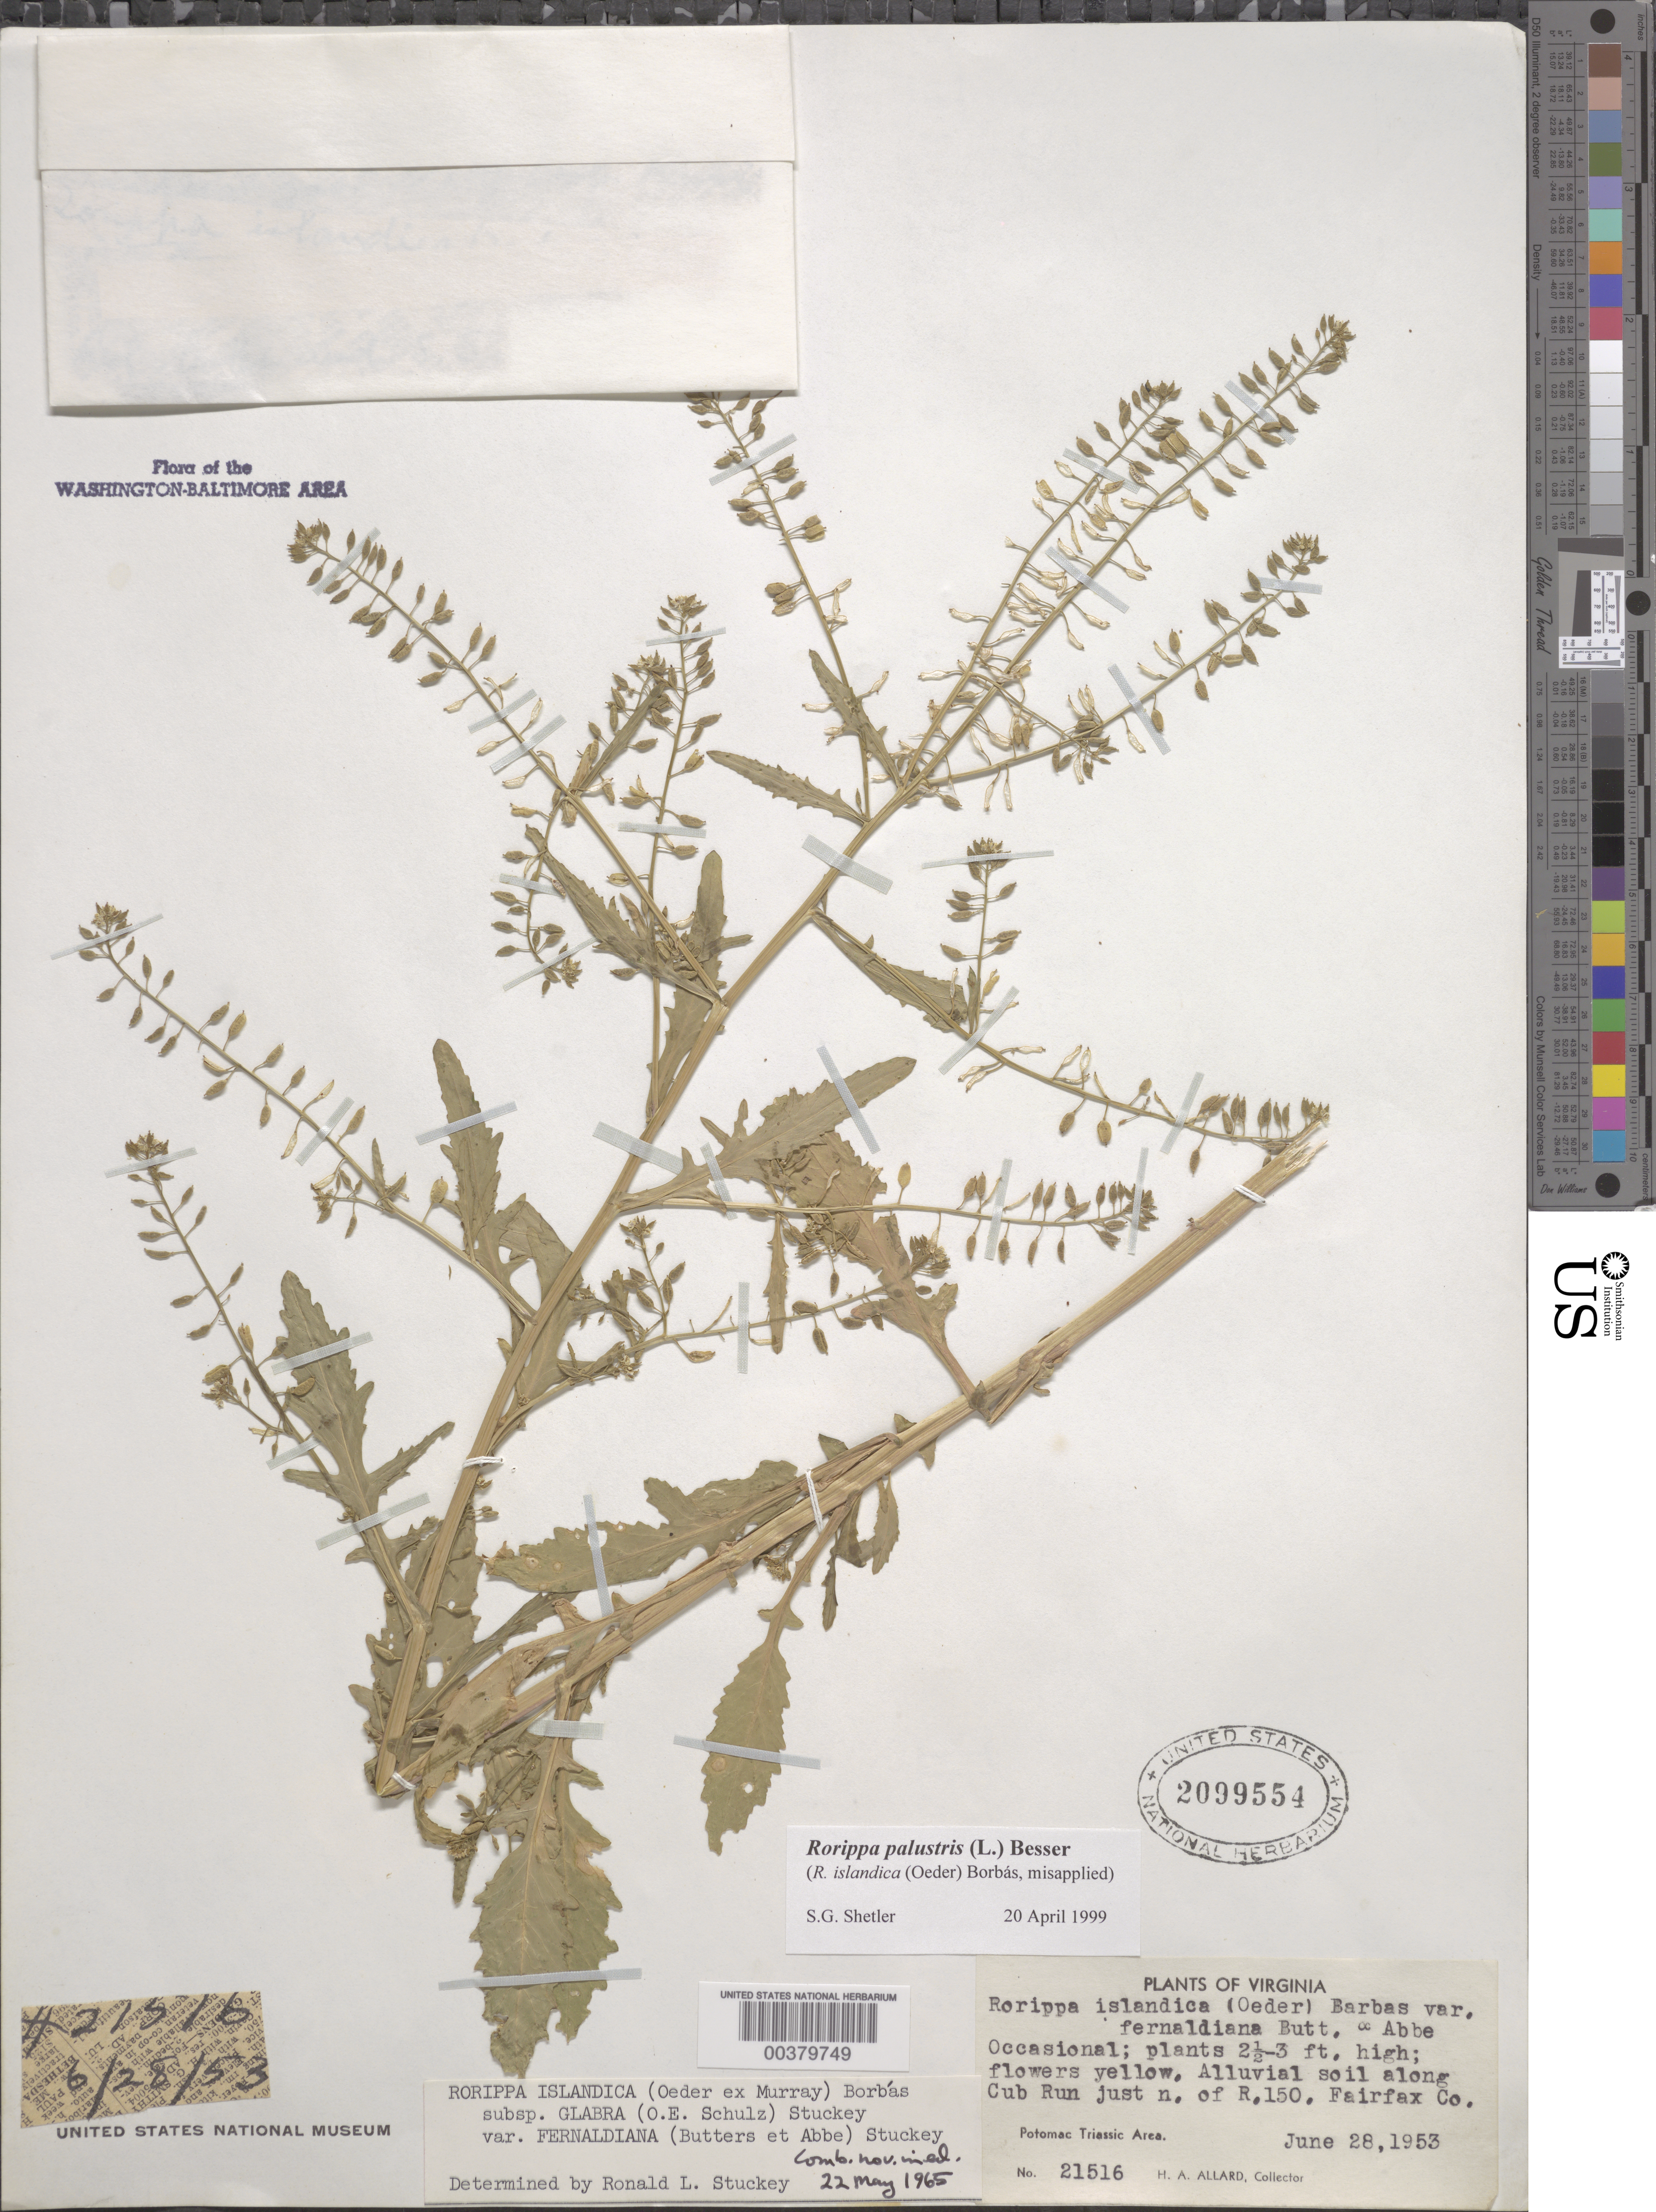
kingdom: Plantae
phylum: Tracheophyta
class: Magnoliopsida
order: Brassicales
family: Brassicaceae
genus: Rorippa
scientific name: Rorippa palustris var. fernaldiana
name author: (Butters & Abbe) Stuckey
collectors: H. A. Allard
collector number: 21516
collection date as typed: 28 Jun 1953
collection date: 1953-06-28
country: United States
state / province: Virginia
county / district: Fairfax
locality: Cub Run, north of Route 50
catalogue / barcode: US 2099554